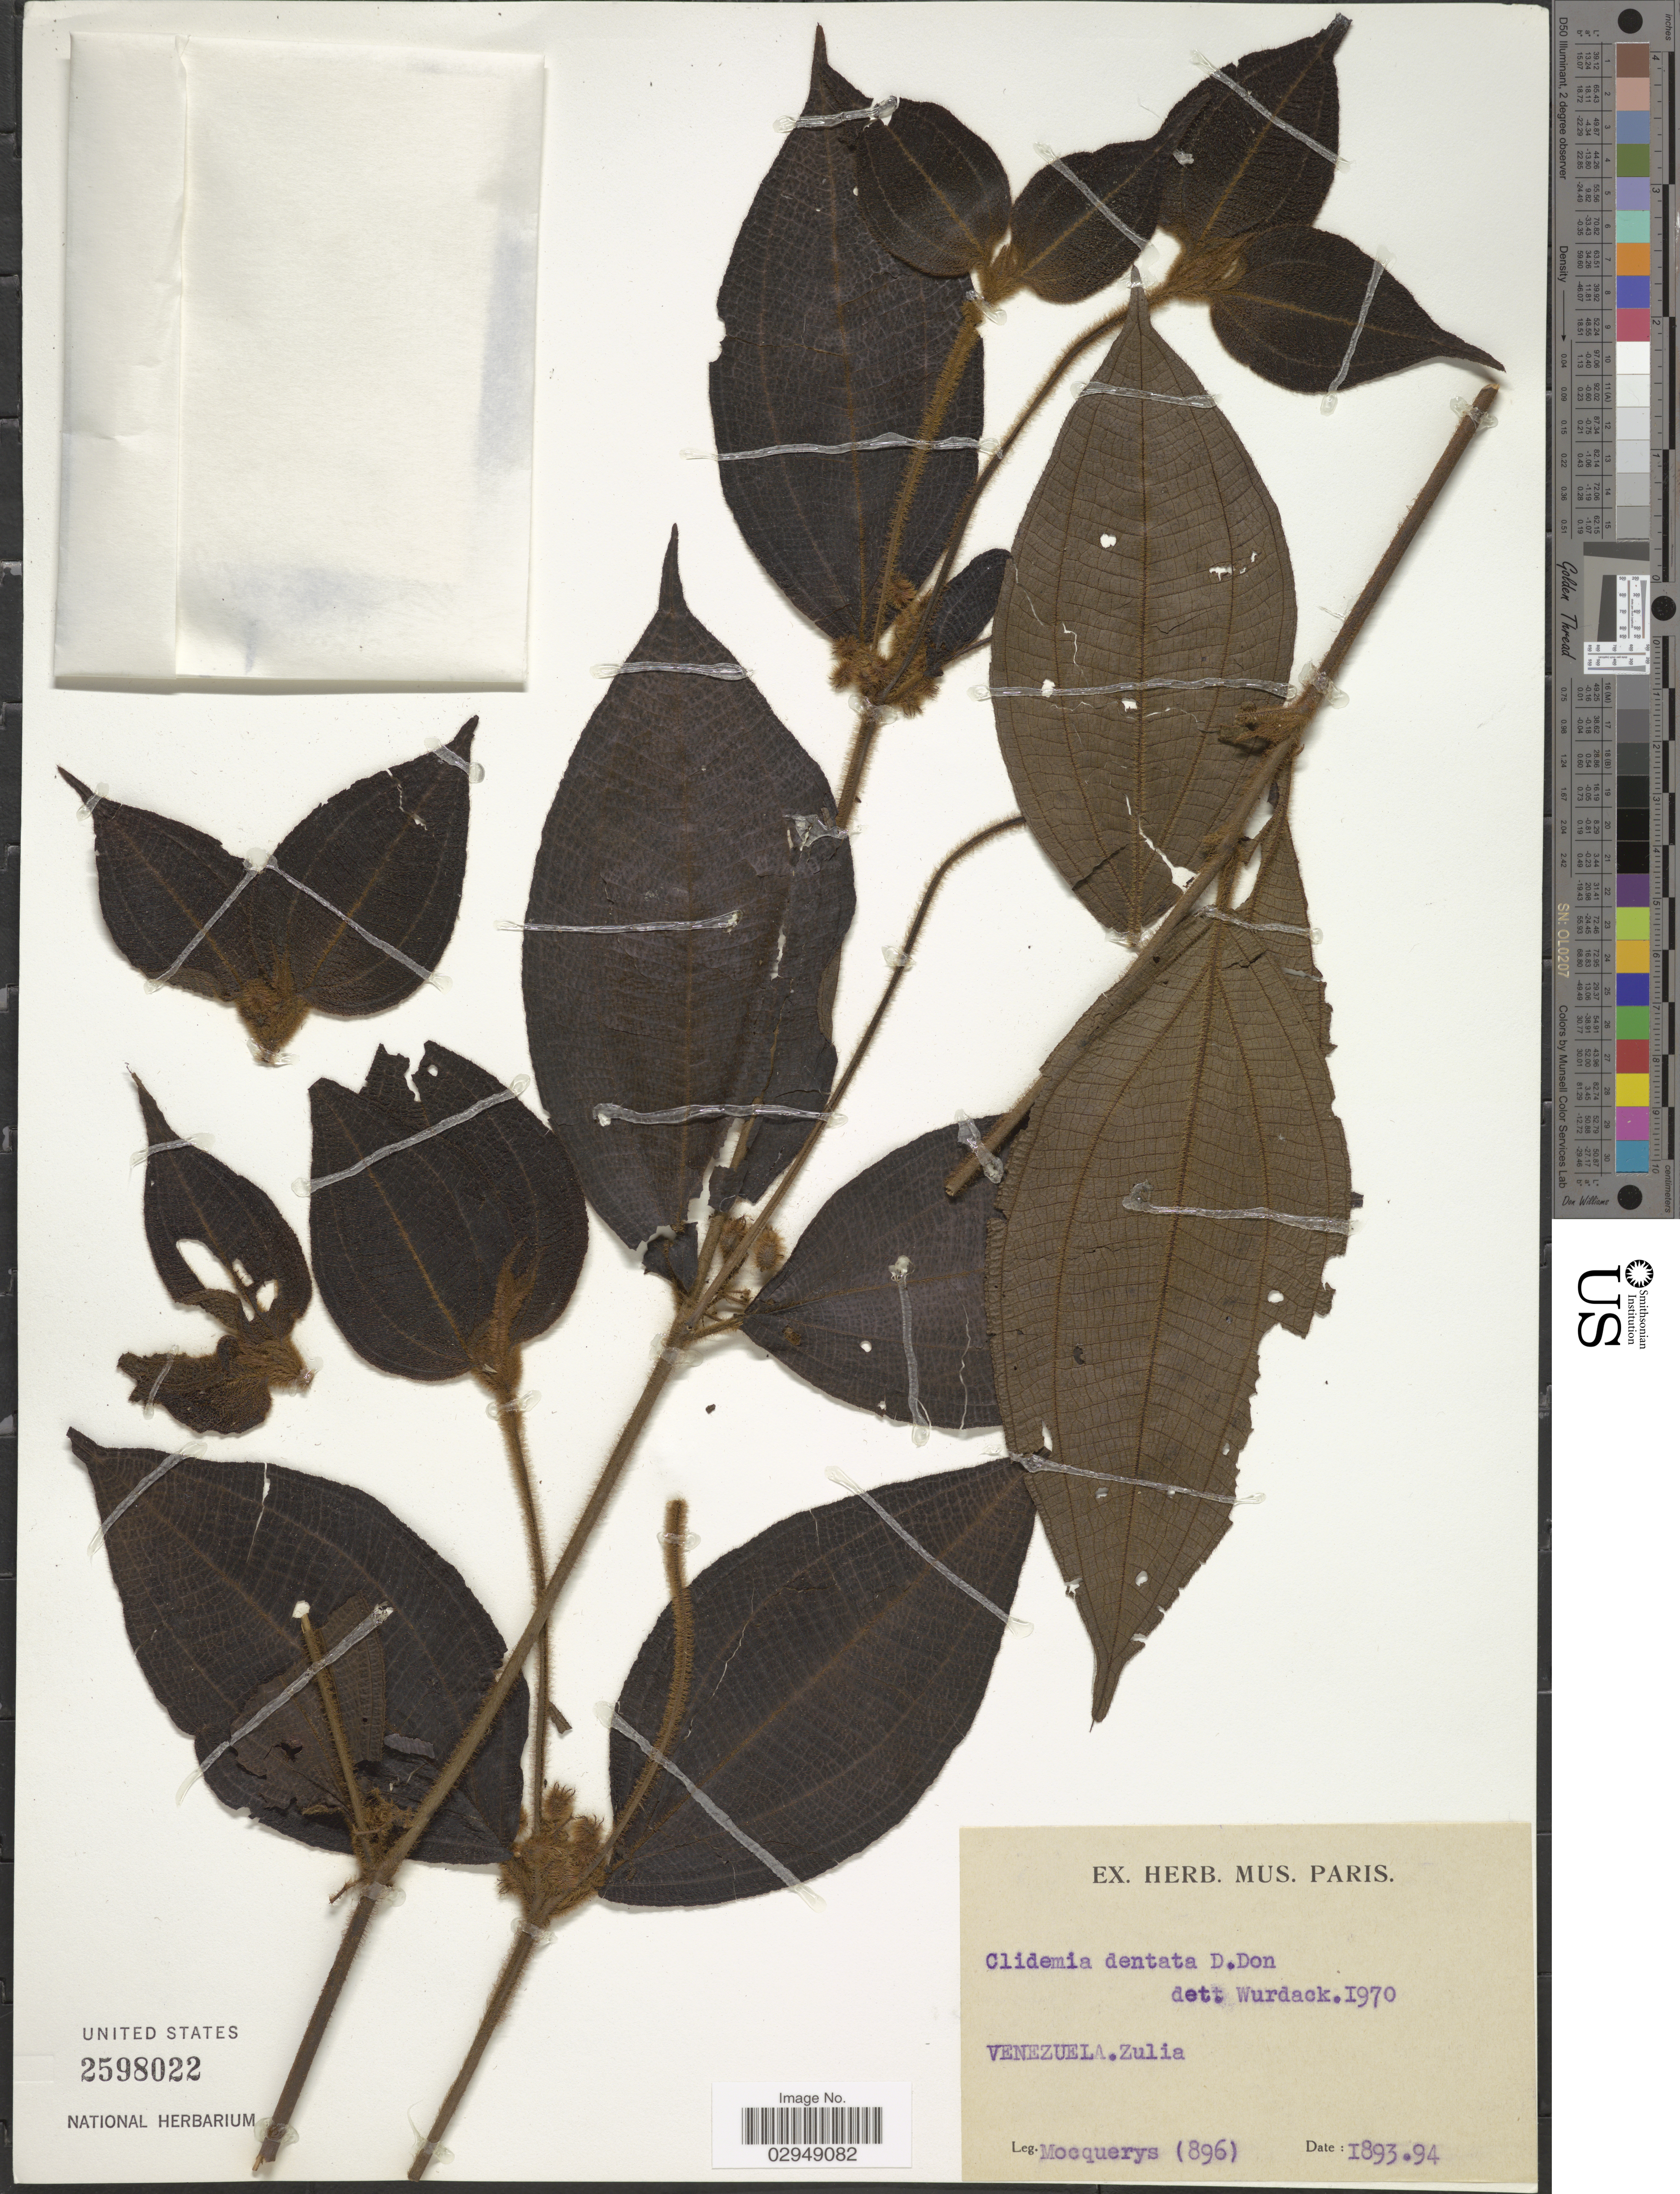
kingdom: Plantae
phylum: Tracheophyta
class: Magnoliopsida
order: Myrtales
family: Melastomataceae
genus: Clidemia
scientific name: Clidemia dentata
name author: D. Don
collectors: A. Mocquerys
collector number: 896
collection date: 1893/1894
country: Venezuela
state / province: Zulia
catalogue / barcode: US 2598022